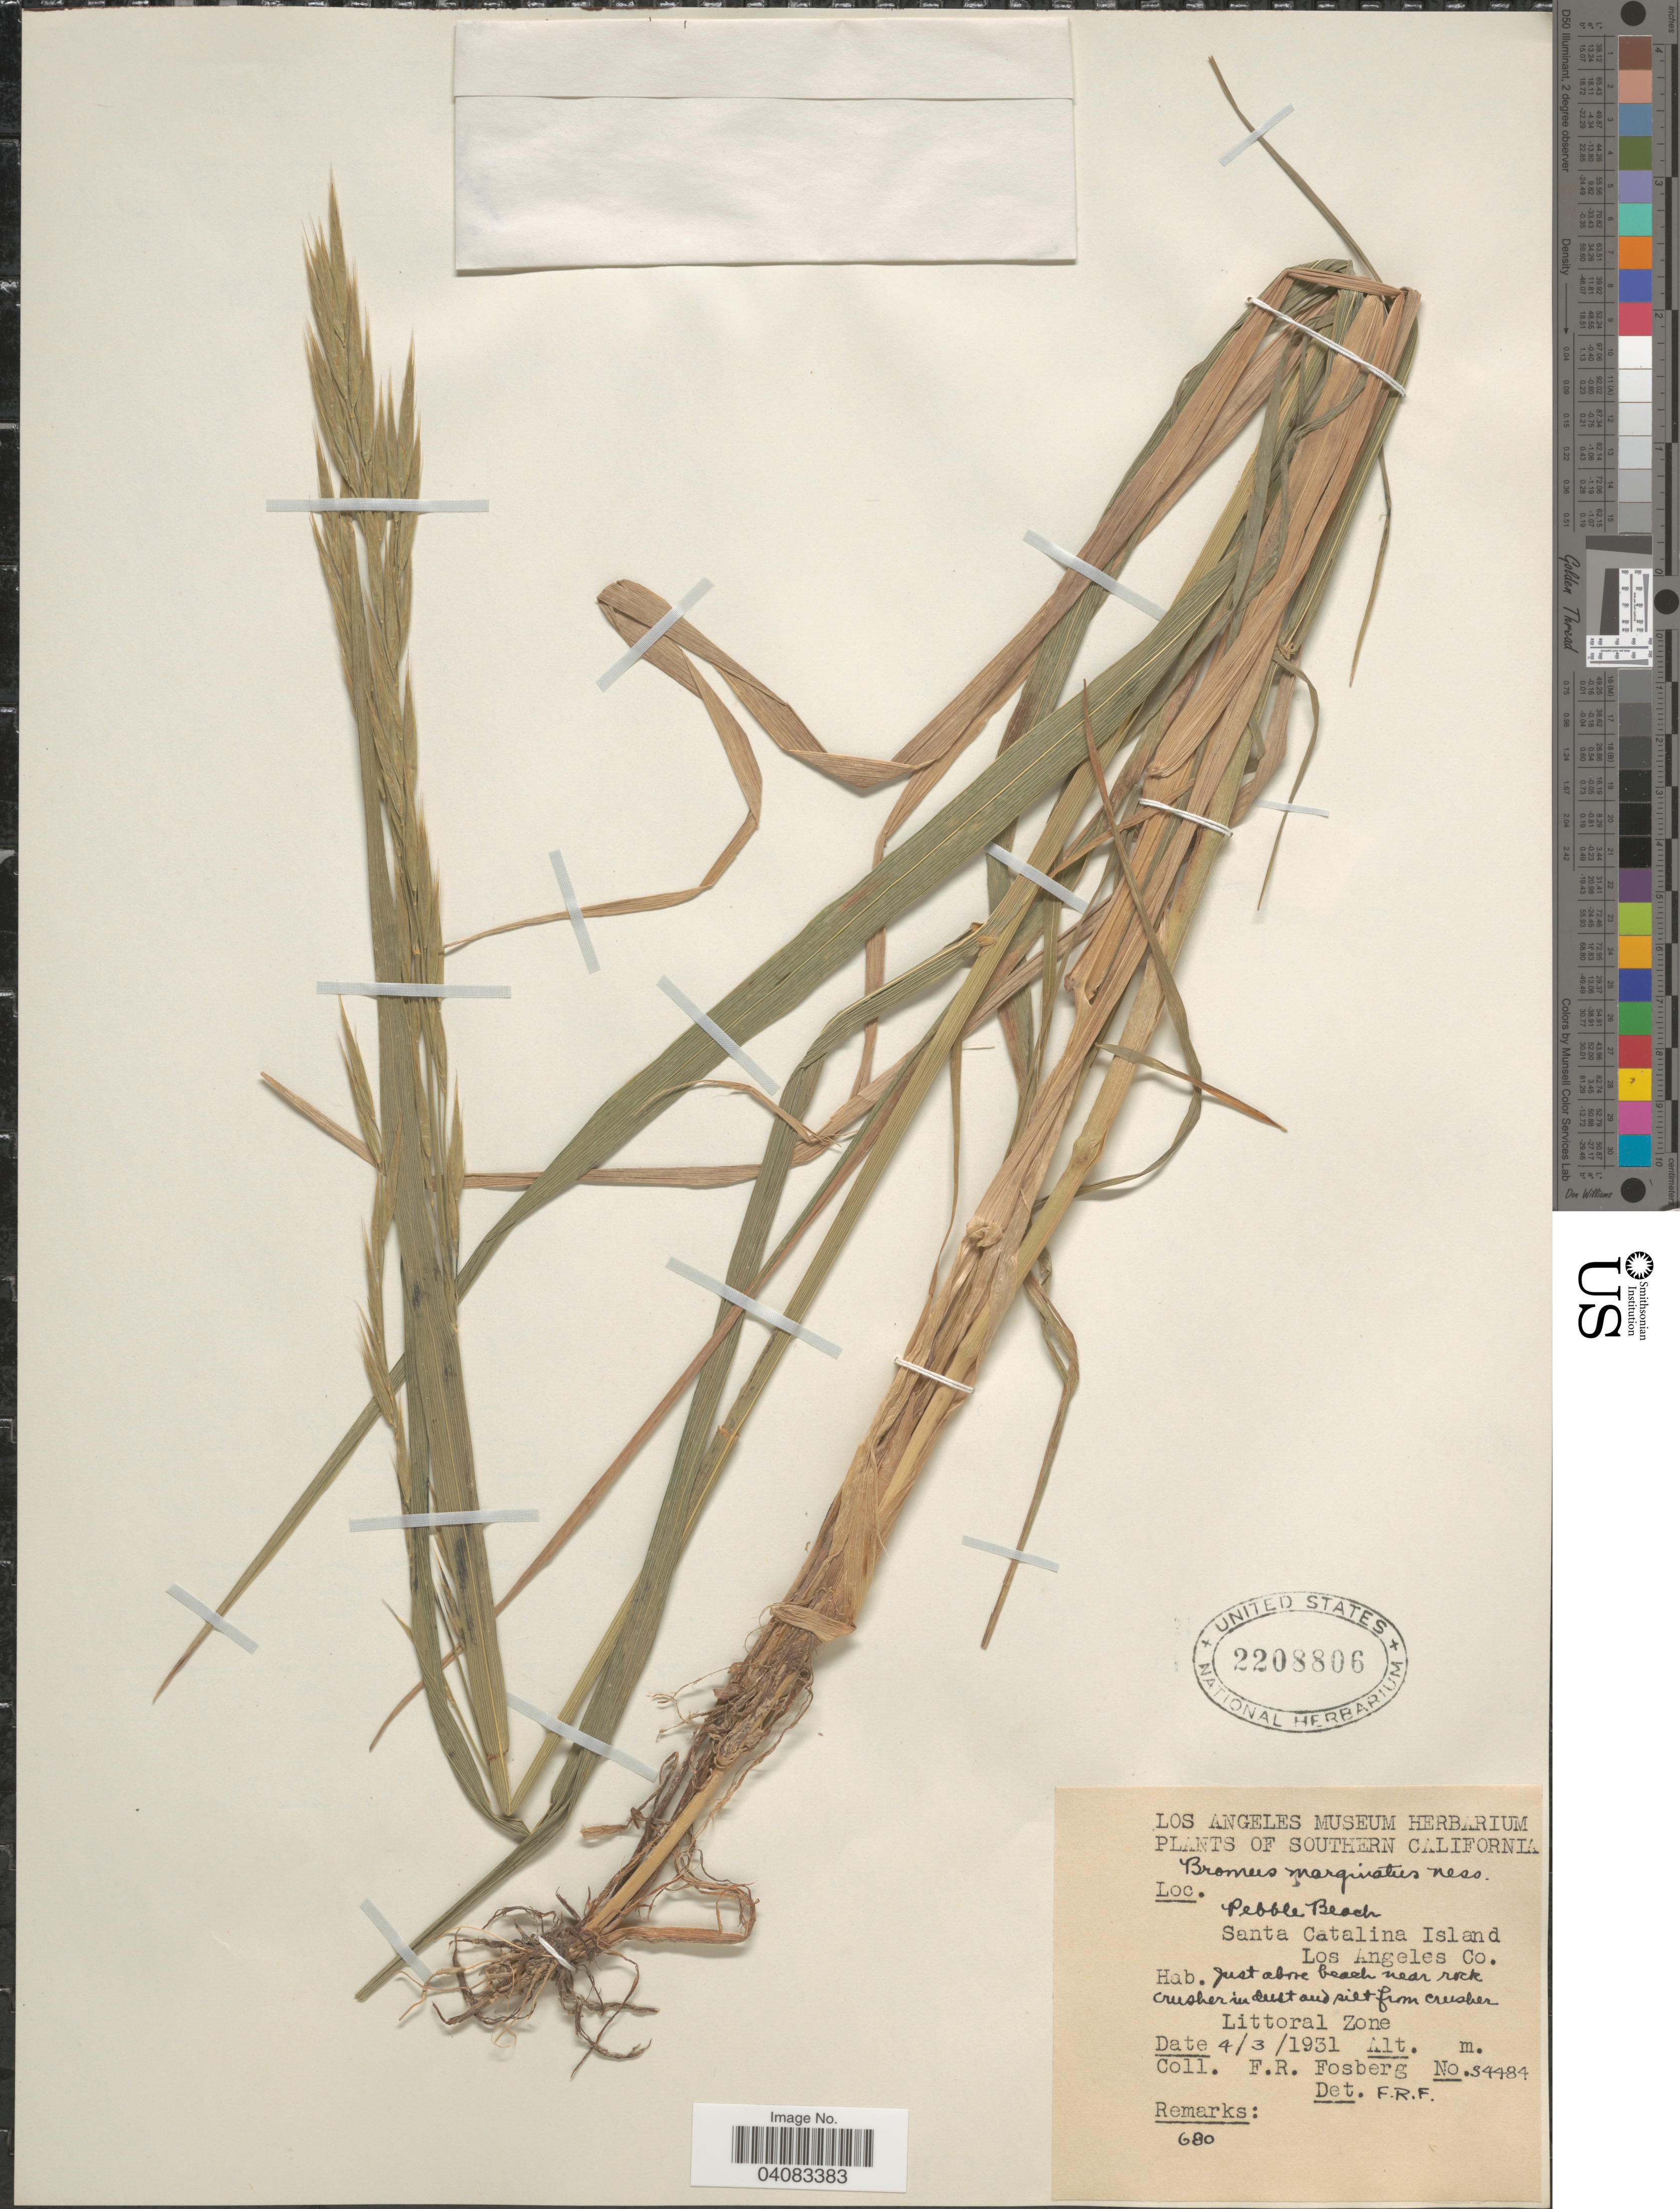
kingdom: Plantae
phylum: Tracheophyta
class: Liliopsida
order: Poales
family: Poaceae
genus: Bromus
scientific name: Bromus marginatus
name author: Nees ex Steud.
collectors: F. R. Fosberg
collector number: S4484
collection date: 1931-04-03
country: United States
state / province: California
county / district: Los Angeles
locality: Southern California. Pebble Beach. Santa Catalina Island, Los Angeles Co. Just above beach near rock. Littoral Zone.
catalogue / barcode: US 2208806